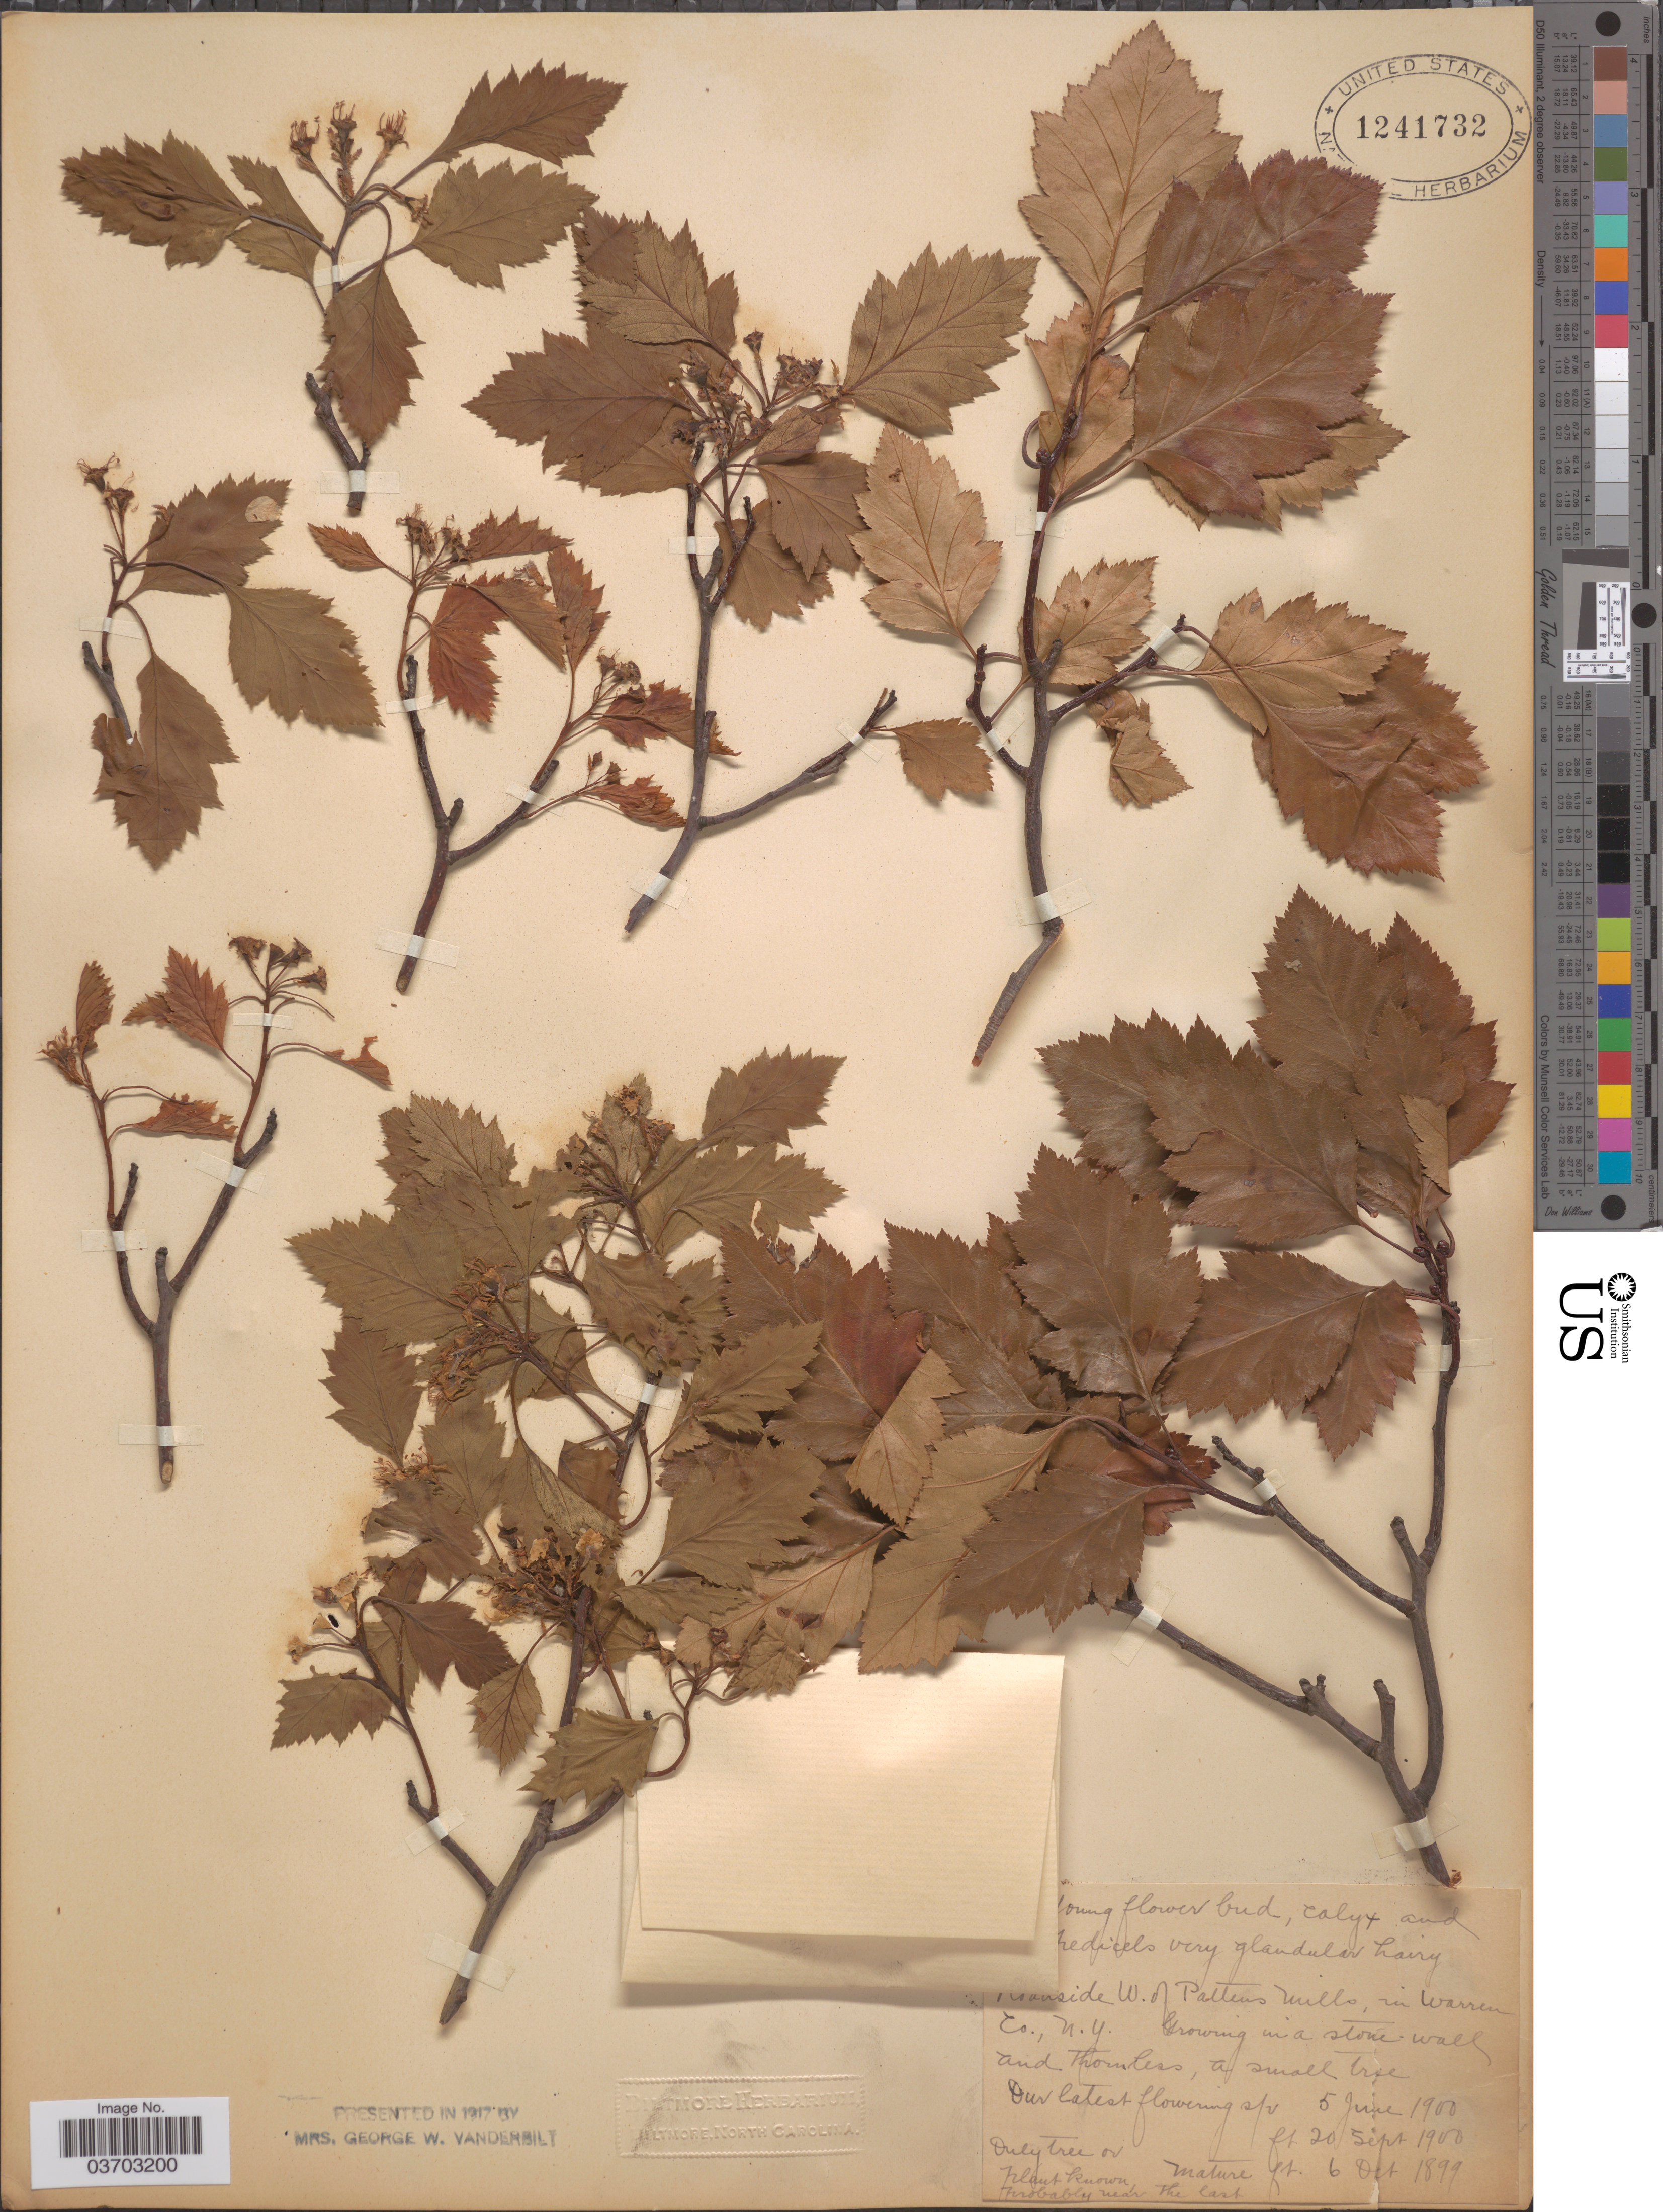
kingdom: Plantae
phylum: Tracheophyta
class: Magnoliopsida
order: Rosales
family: Rosaceae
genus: Crataegus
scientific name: Crataegus sp.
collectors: ex herb. Biltmore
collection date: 1899-10-06/1900-09-20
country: United States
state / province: New York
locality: Roadside W. of Pattens Mills, in Warren Co.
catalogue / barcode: US 1241732